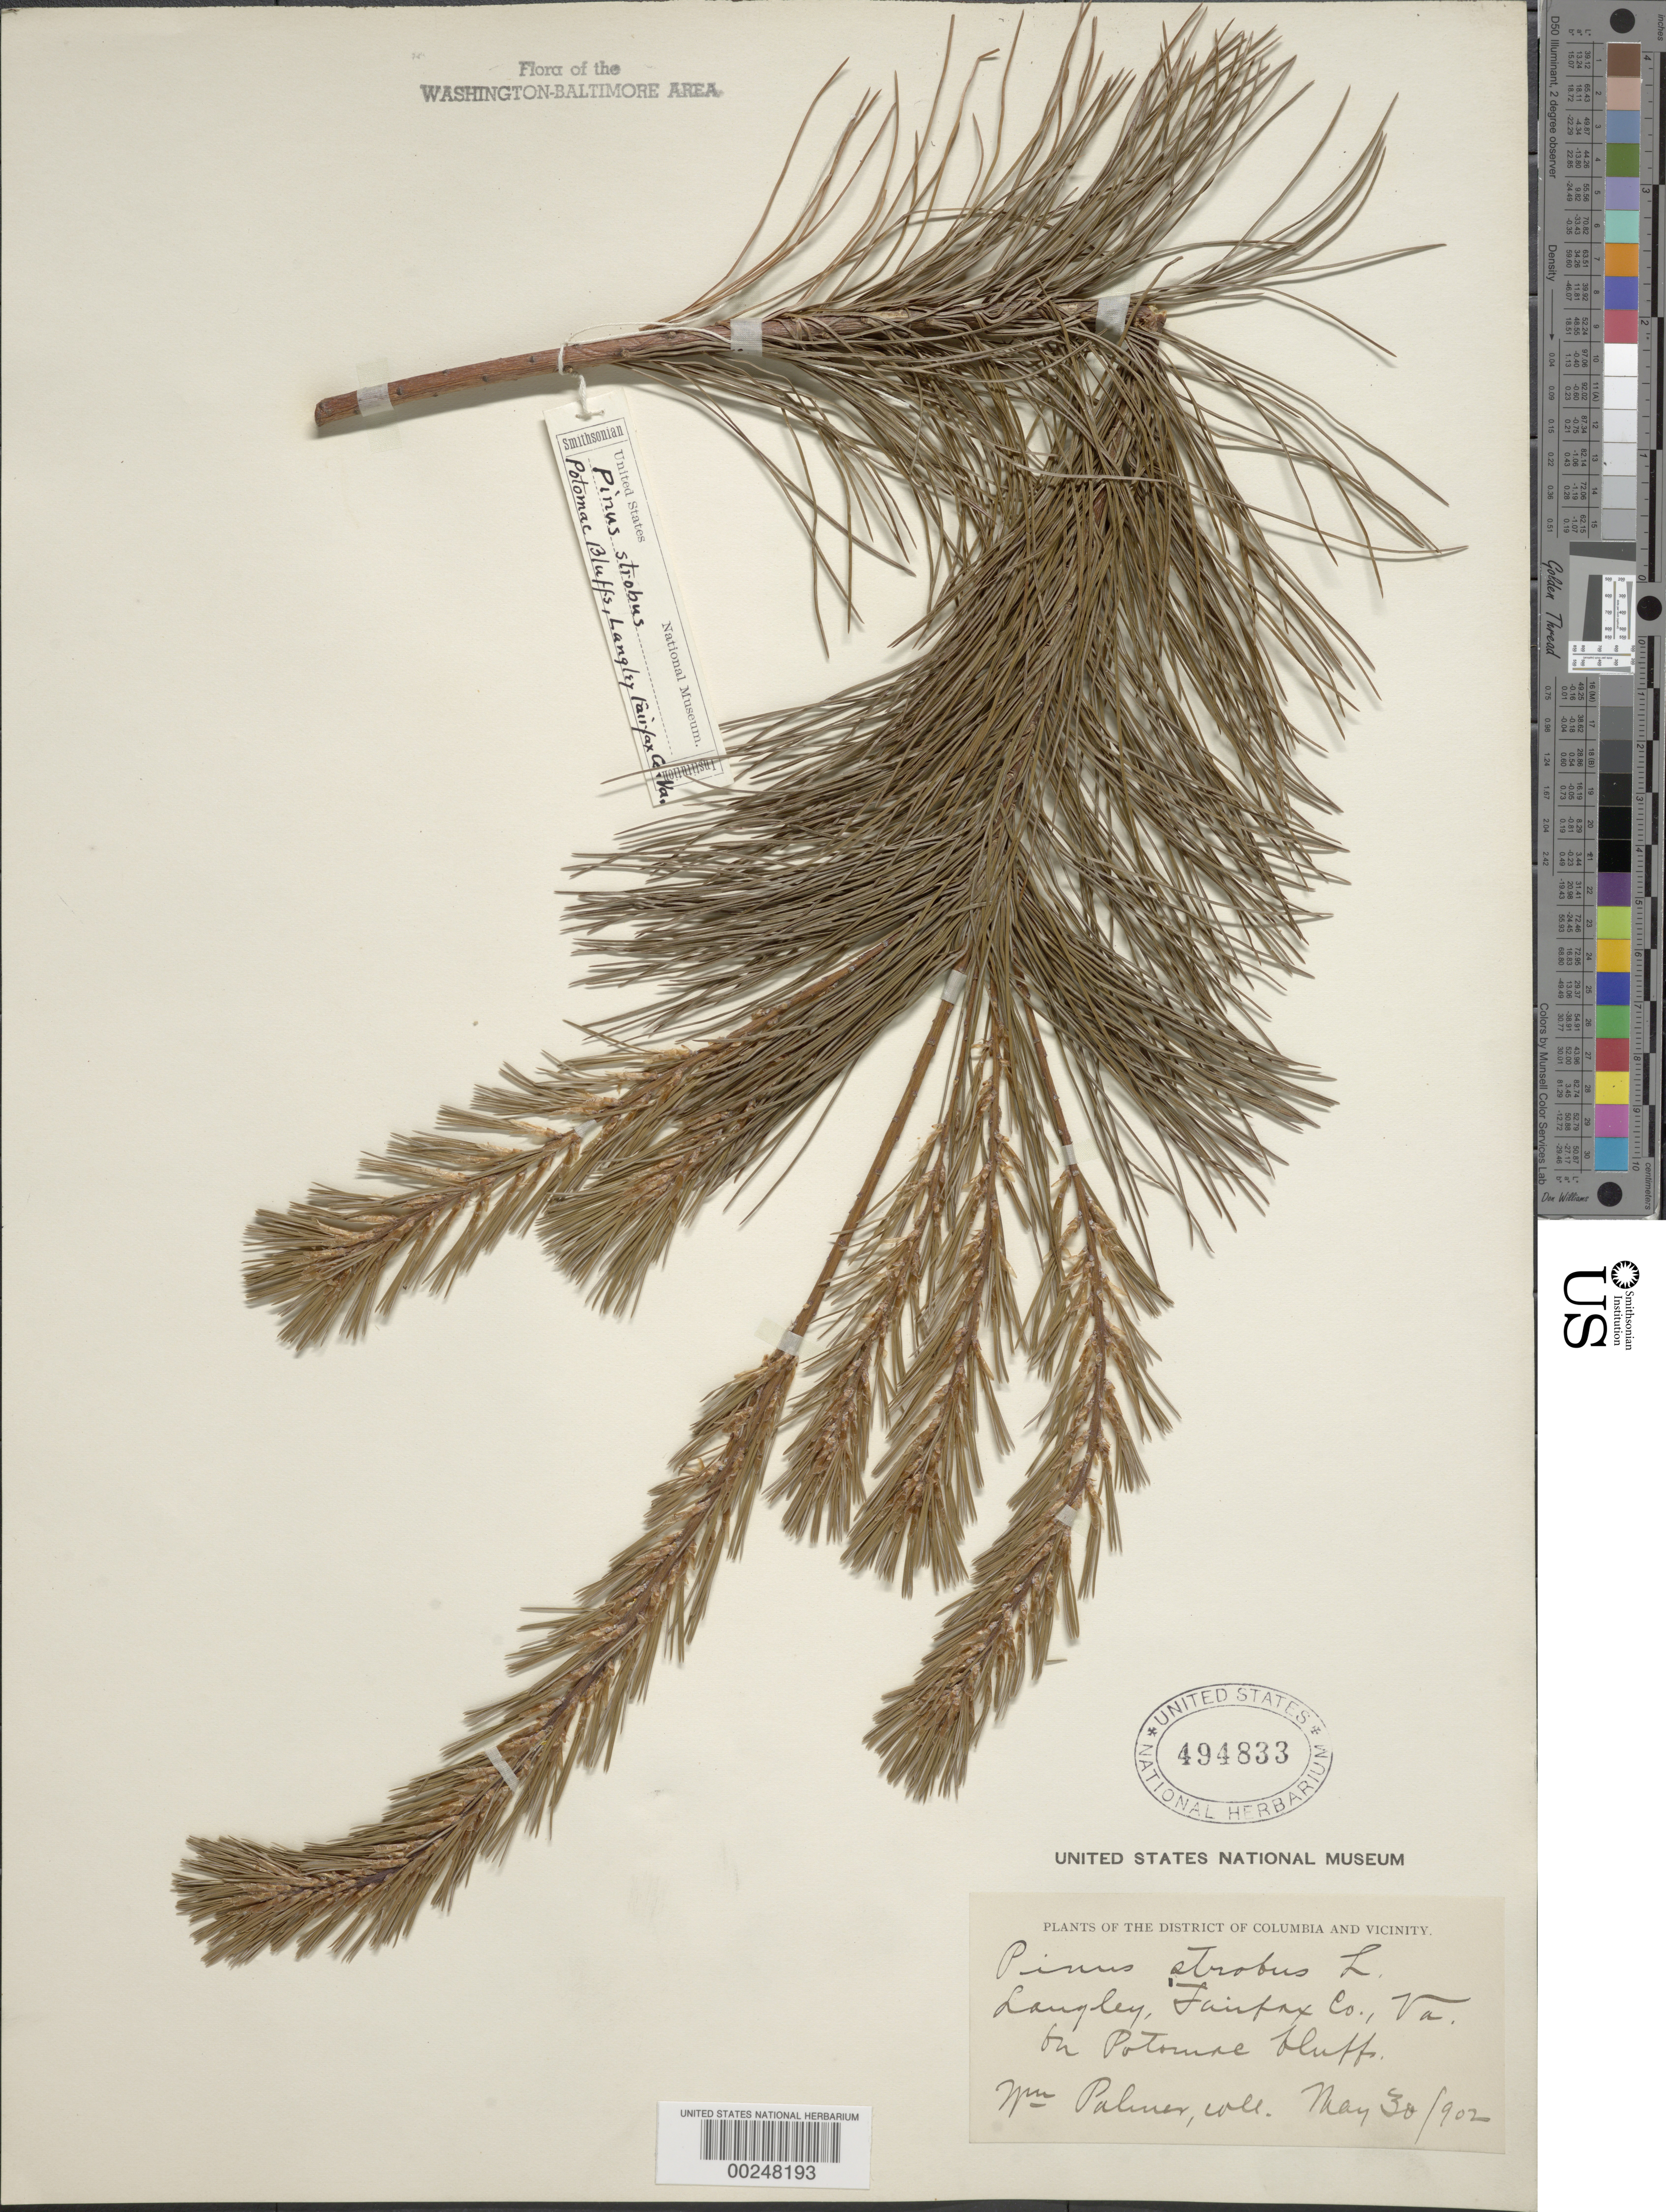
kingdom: Plantae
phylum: Tracheophyta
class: Pinopsida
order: Pinales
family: Pinaceae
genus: Pinus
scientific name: Pinus strobus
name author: L.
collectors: W. Palmer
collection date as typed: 30 May 1902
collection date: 1902-05-30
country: United States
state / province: Virginia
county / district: Fairfax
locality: Langley, Potomac Bluffs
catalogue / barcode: US 494833